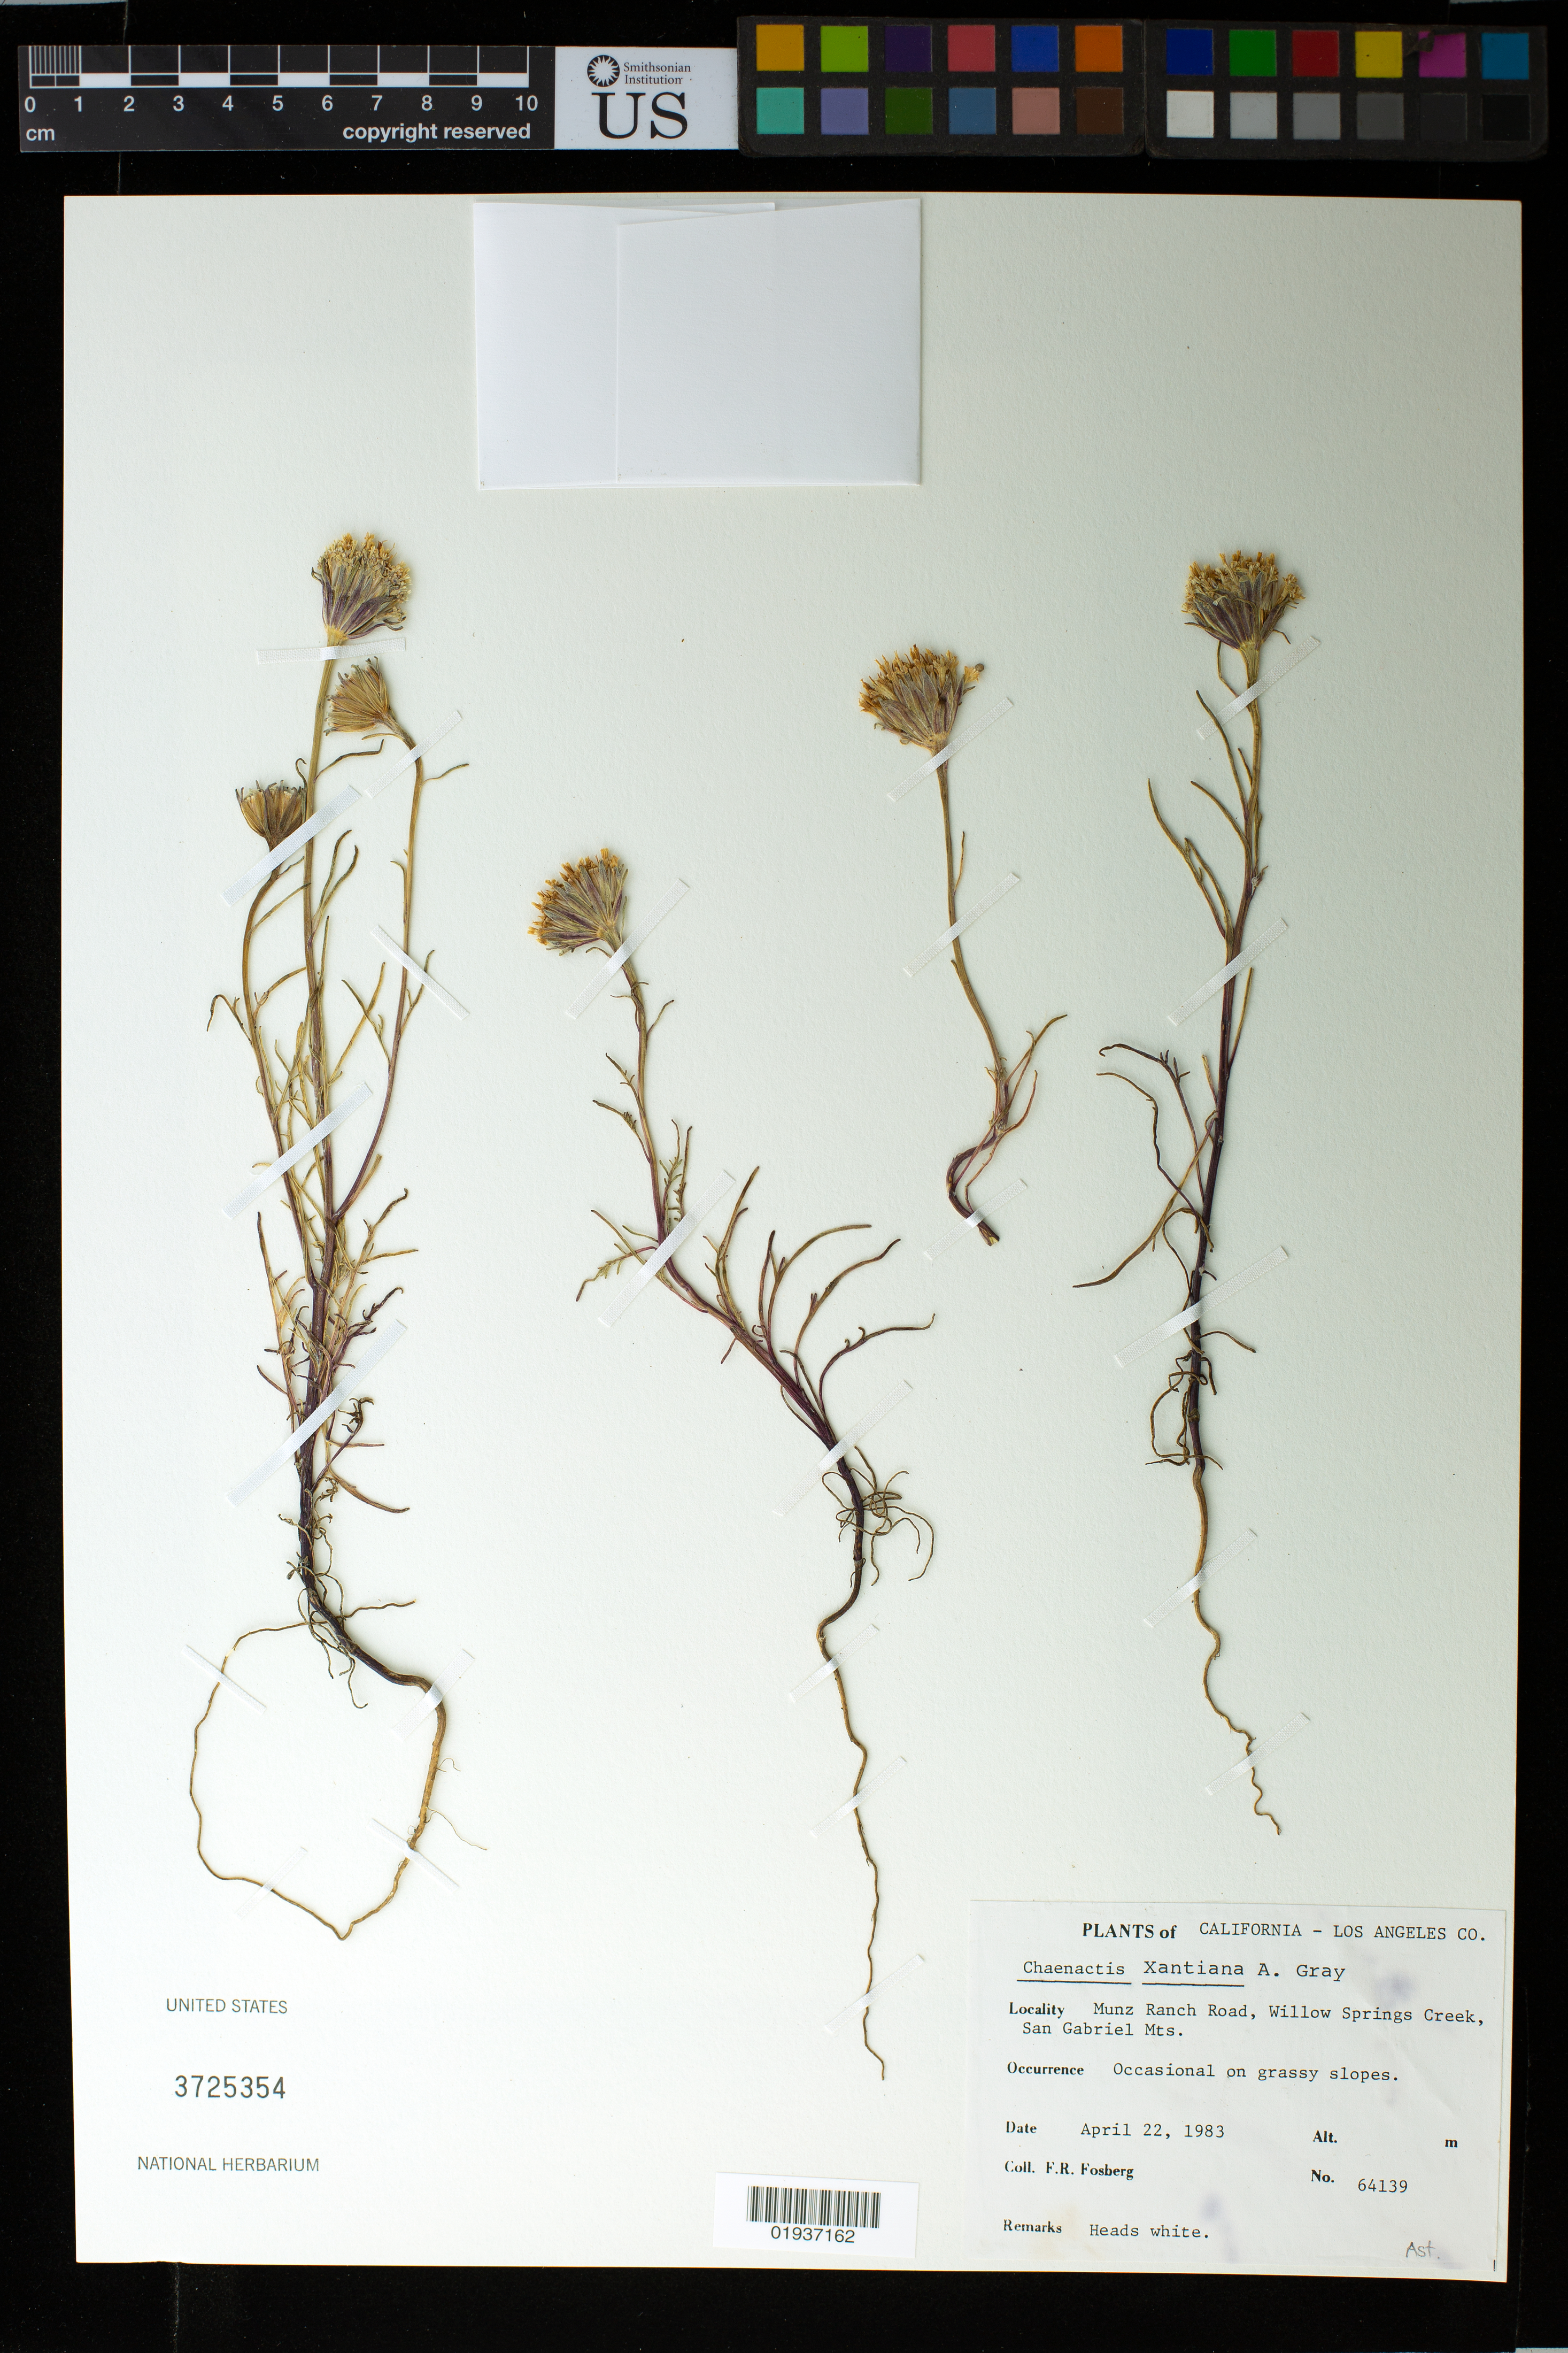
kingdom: Plantae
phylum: Tracheophyta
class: Magnoliopsida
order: Asterales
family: Asteraceae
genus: Chaenactis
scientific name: Chaenactis xantiana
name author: A. Gray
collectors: F. R. Fosberg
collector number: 64139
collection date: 1983-04-22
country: United States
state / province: California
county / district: Los Angeles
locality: Los Angeles Co, Munz Ranch Road, Willow Springs Creek, San Gabriel Mts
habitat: Grassy slope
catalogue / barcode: US 3725354